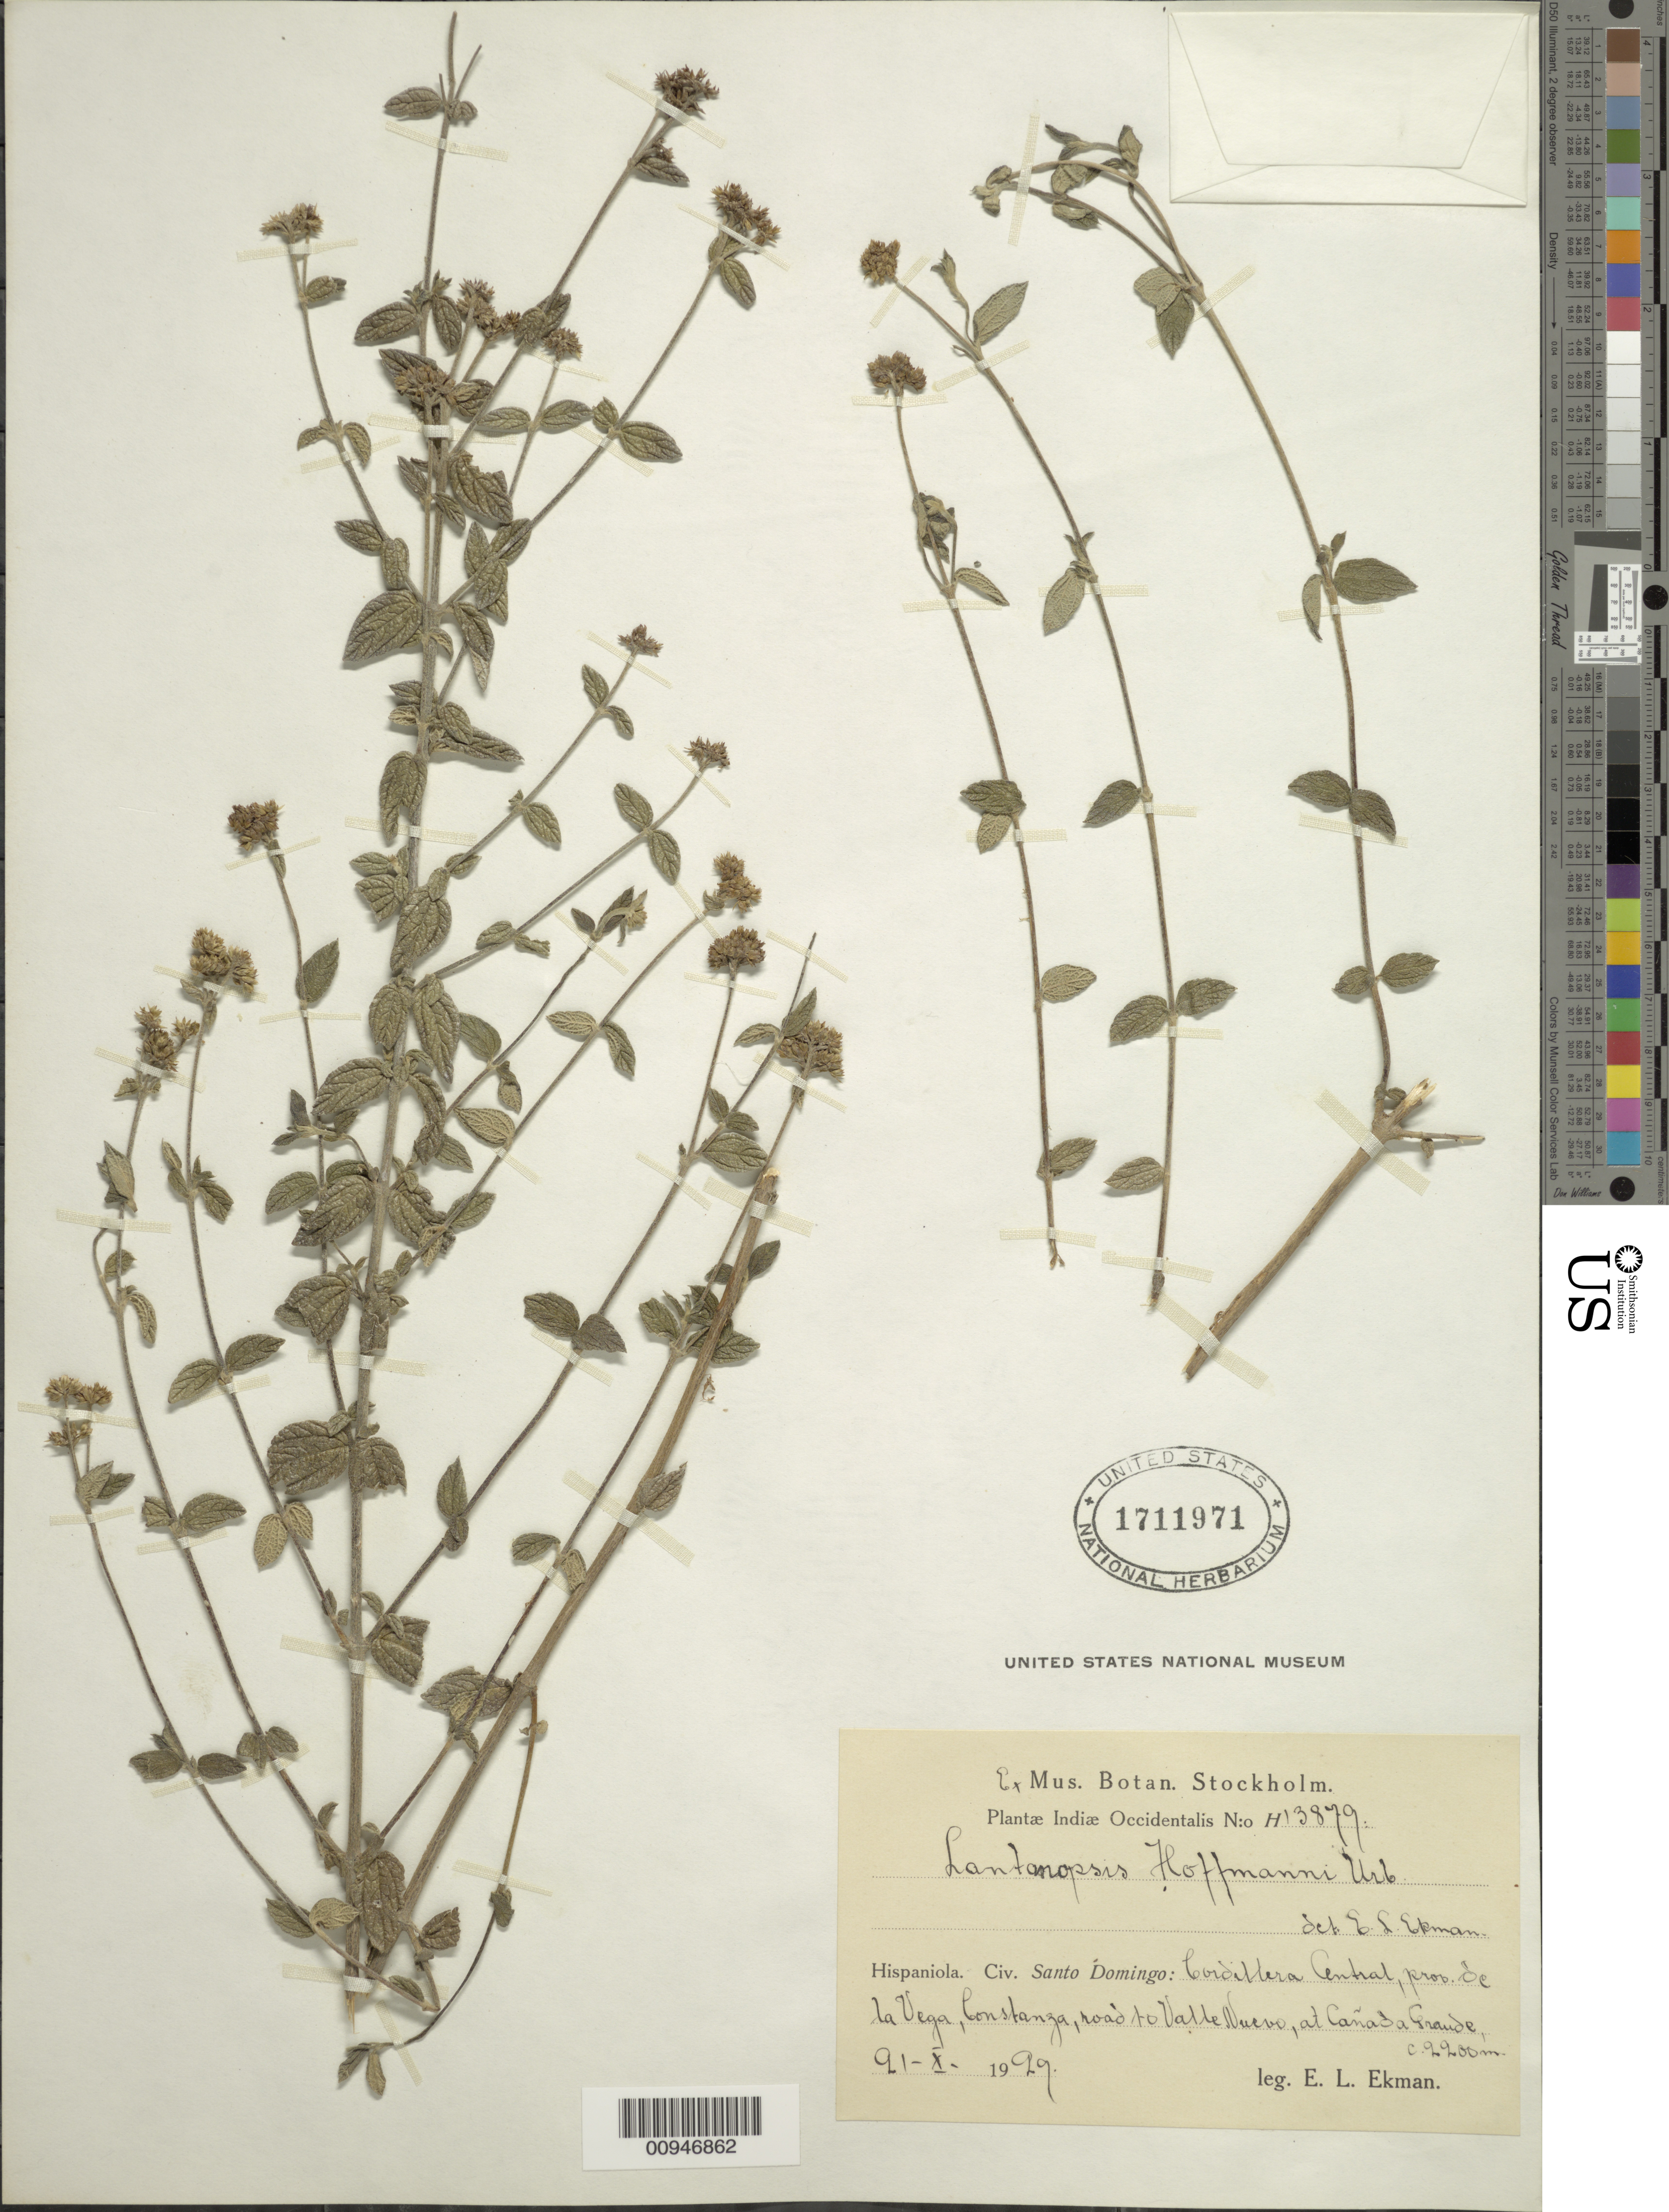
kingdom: Plantae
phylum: Tracheophyta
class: Magnoliopsida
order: Asterales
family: Asteraceae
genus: Lantanopsis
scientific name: Lantanopsis hoffmannii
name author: Urb.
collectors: E. L. Ekman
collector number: H 13879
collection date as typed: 21 Oct 1929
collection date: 1929-10-21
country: Dominican Republic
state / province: La Vega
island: Hispaniola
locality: Cordillera Central, Constanza, road to Valle Nuevo at Cañada Grande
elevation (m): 2200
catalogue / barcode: US 1711971